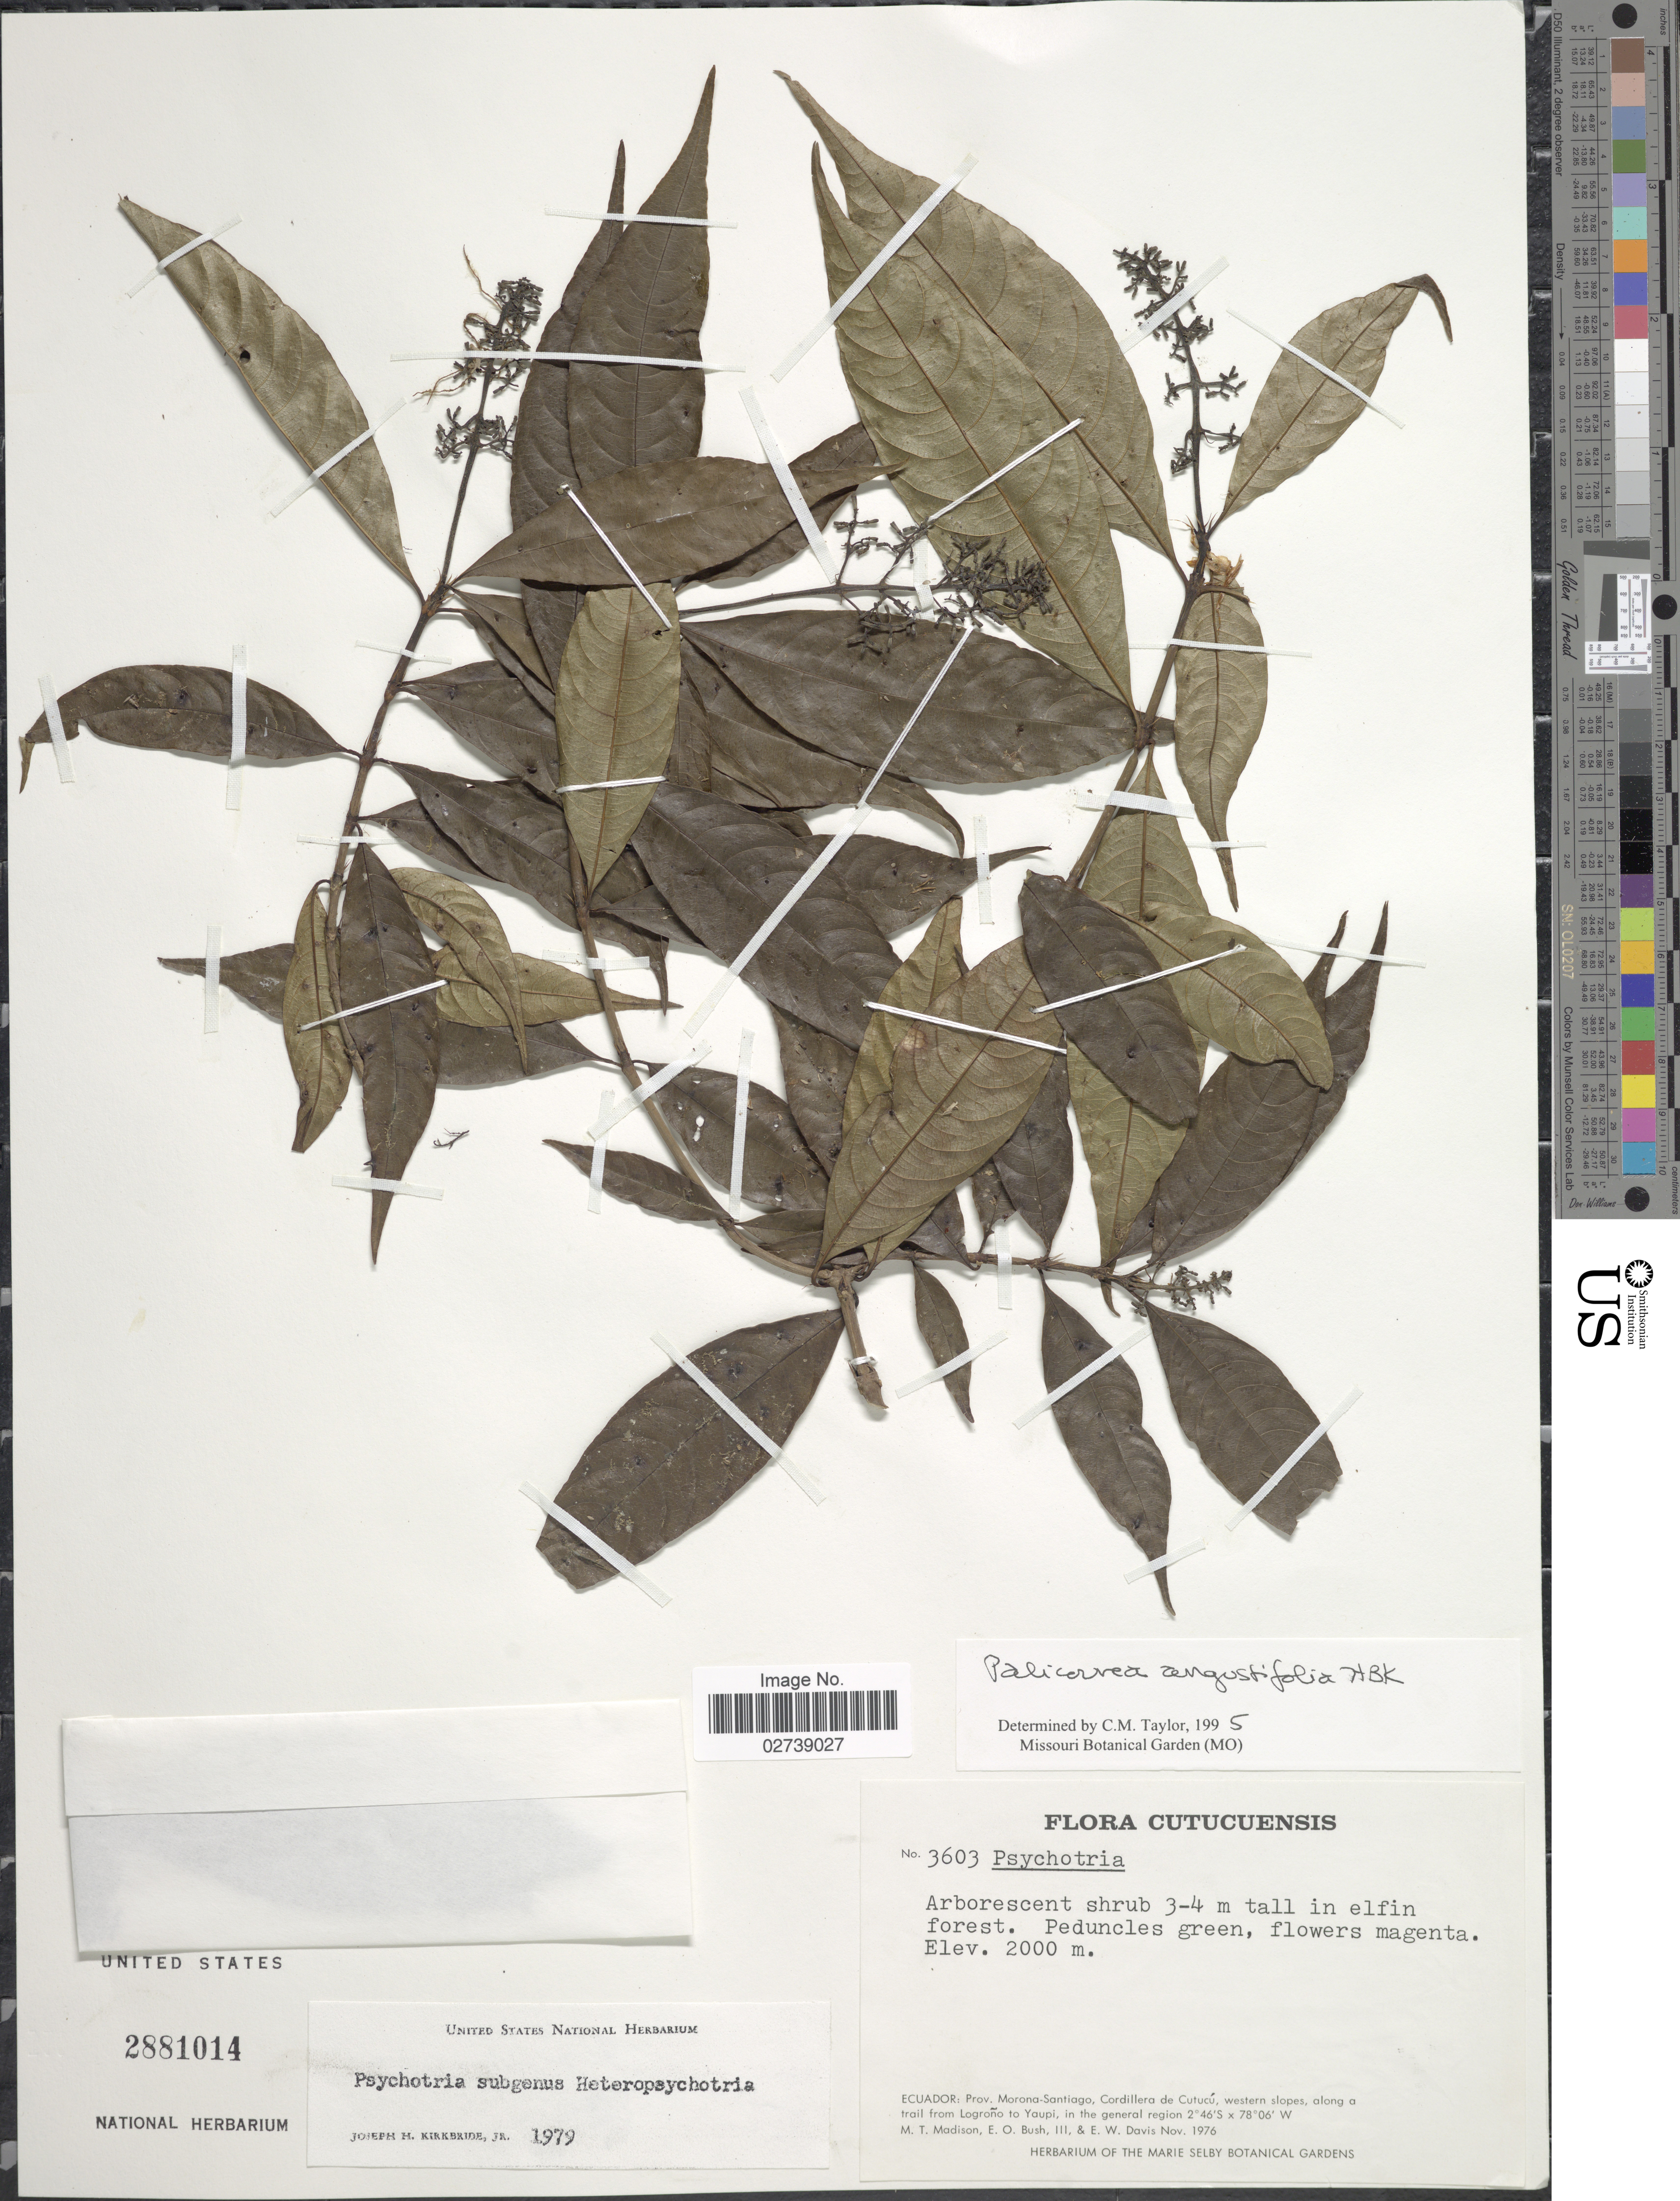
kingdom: Plantae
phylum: Tracheophyta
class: Magnoliopsida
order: Gentianales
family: Rubiaceae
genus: Palicourea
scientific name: Palicourea angustifolia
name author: Kunth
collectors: M. T. Madison, E. O. Bush & E. W. Davis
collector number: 3603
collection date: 1976-11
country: Ecuador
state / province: Morona-Santiago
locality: Ecuador: Prov. Morona-Santiago, Cordillera de Cutucu, western slopes, along a trail from Lograno to Yaupi, in the general region.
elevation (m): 2000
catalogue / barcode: US 2881014